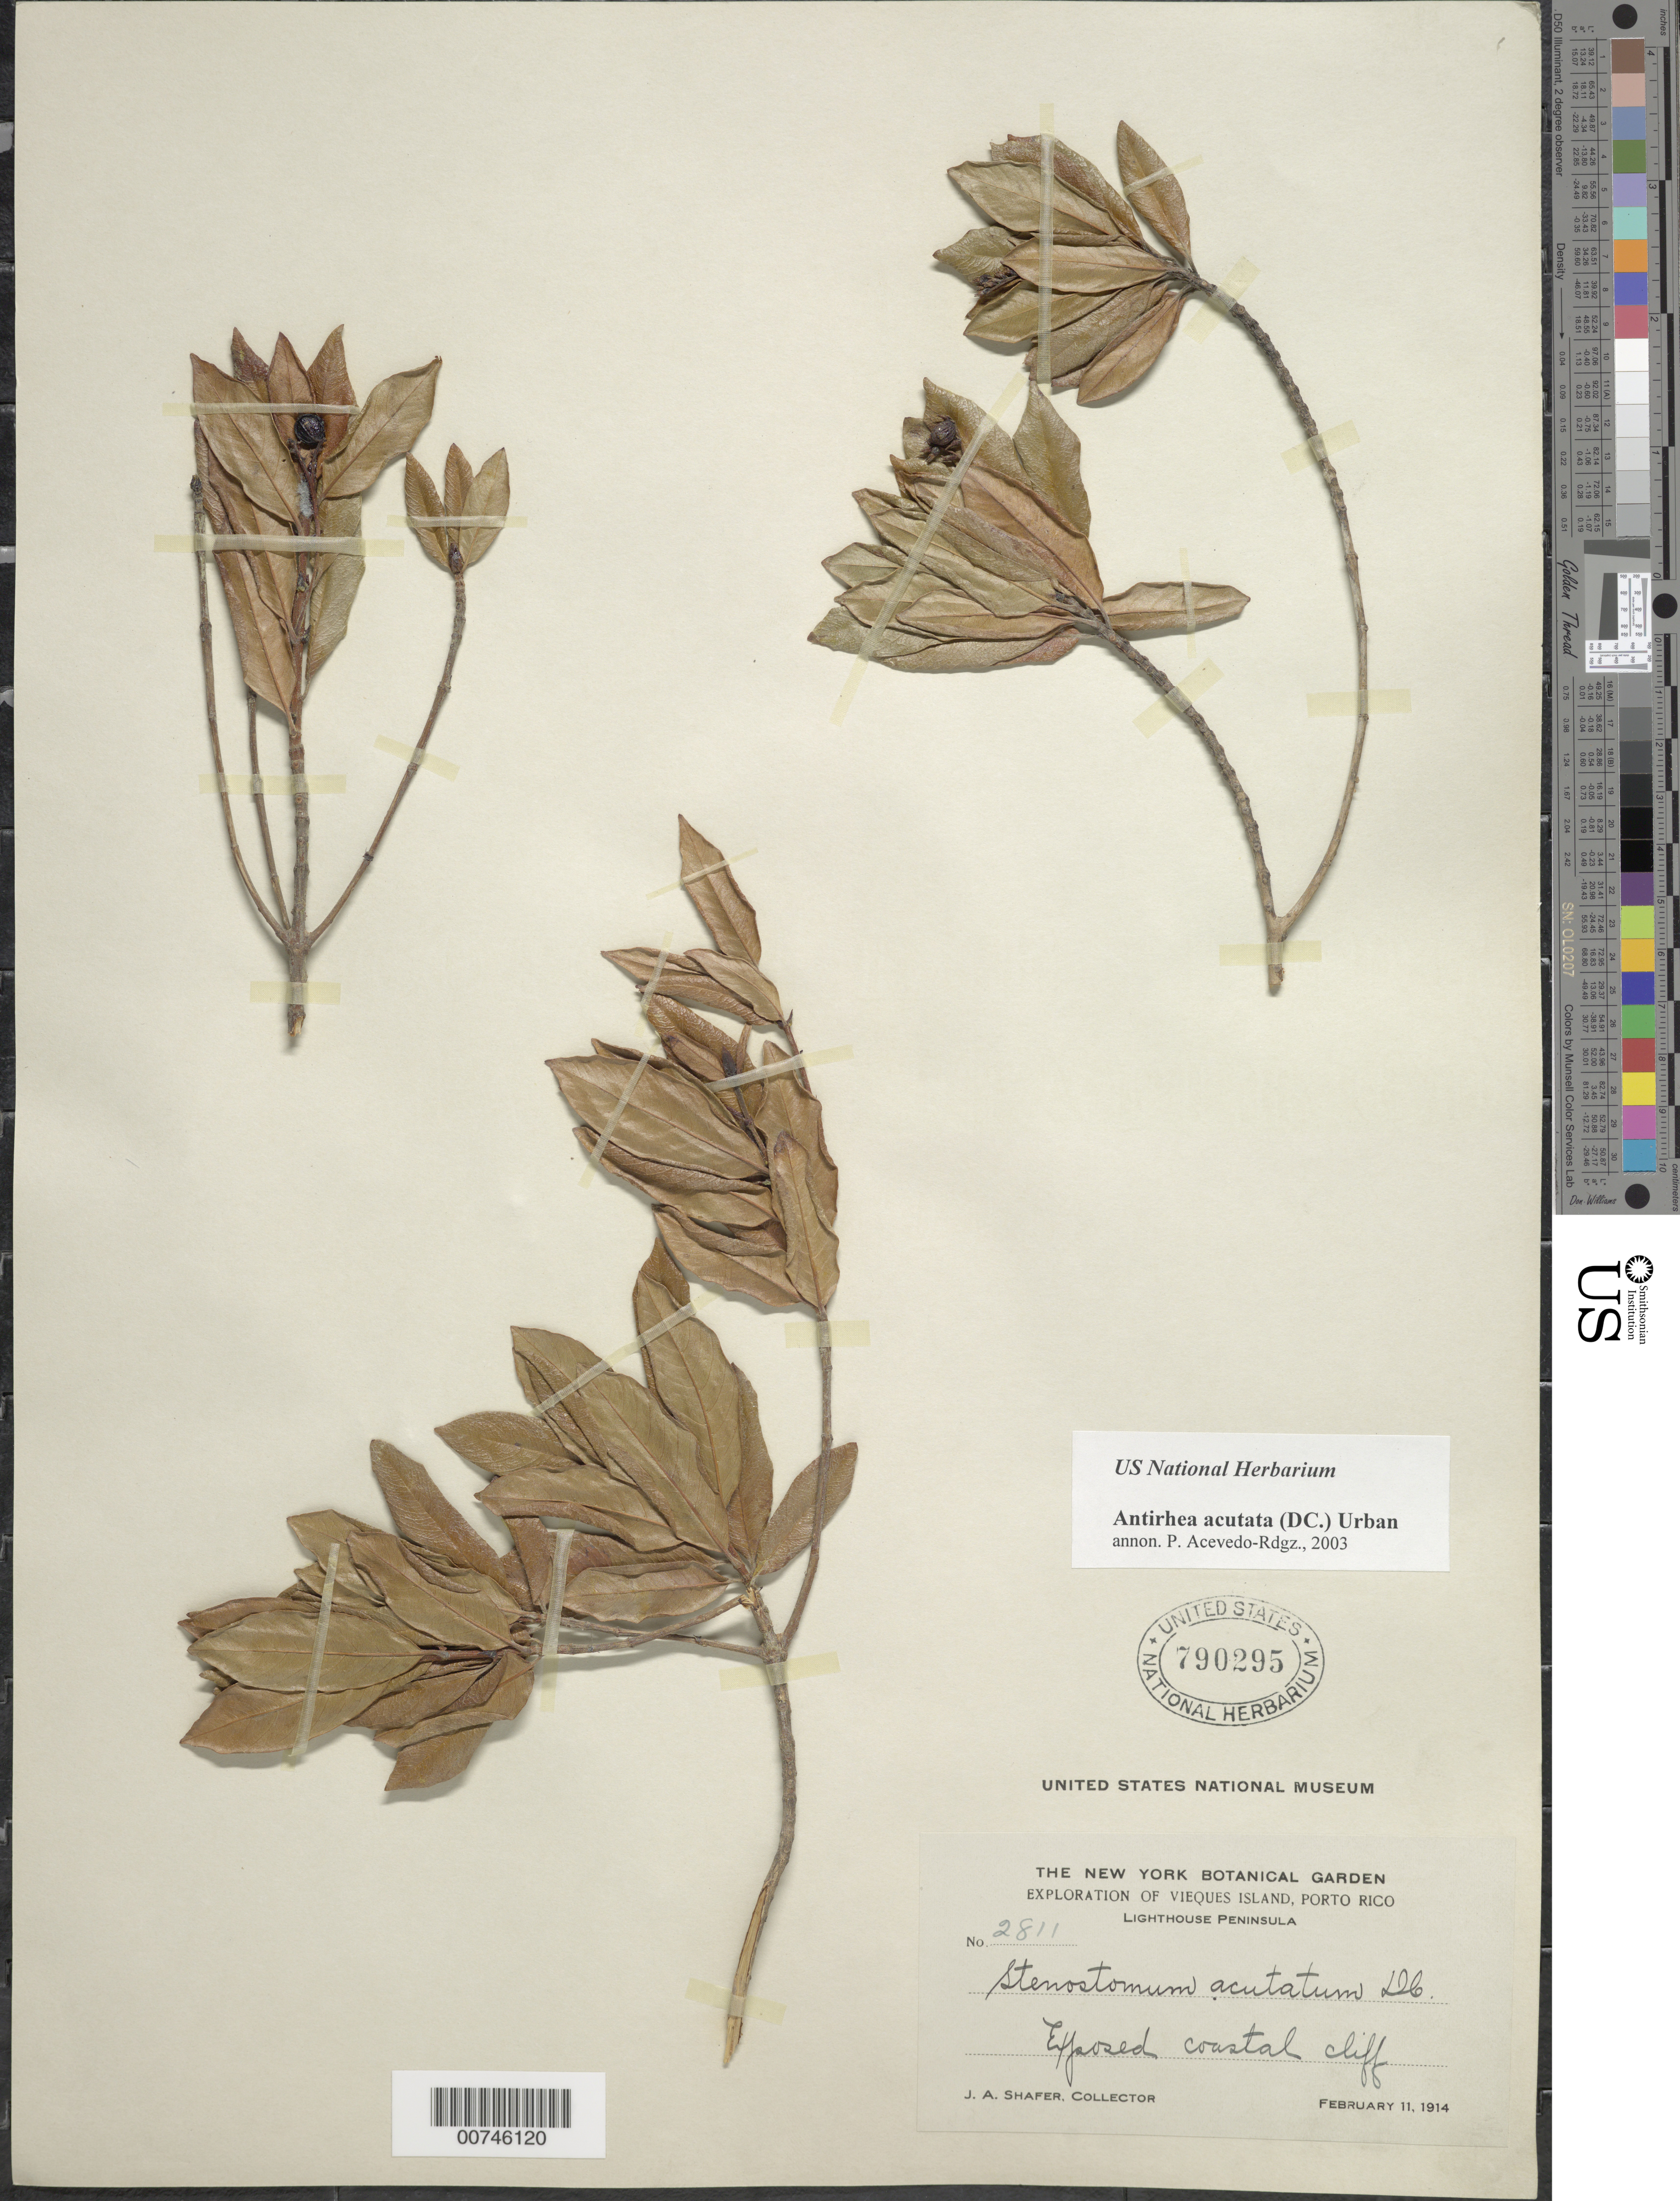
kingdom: Plantae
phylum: Tracheophyta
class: Magnoliopsida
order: Gentianales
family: Rubiaceae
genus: Stenostomum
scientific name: Stenostomum acutatum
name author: DC.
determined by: Acevedo-Rodríguez, P., (BOT), Smithsonian Institution - National Museum of Natural History (UNITED STATES)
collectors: J. A. Shafer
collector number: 2811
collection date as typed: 11 Feb 1914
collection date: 1914-02-11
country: Puerto Rico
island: Vieques I.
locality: Lighthouse Peninsula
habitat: Exposed coastal cliff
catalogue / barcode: US 790295